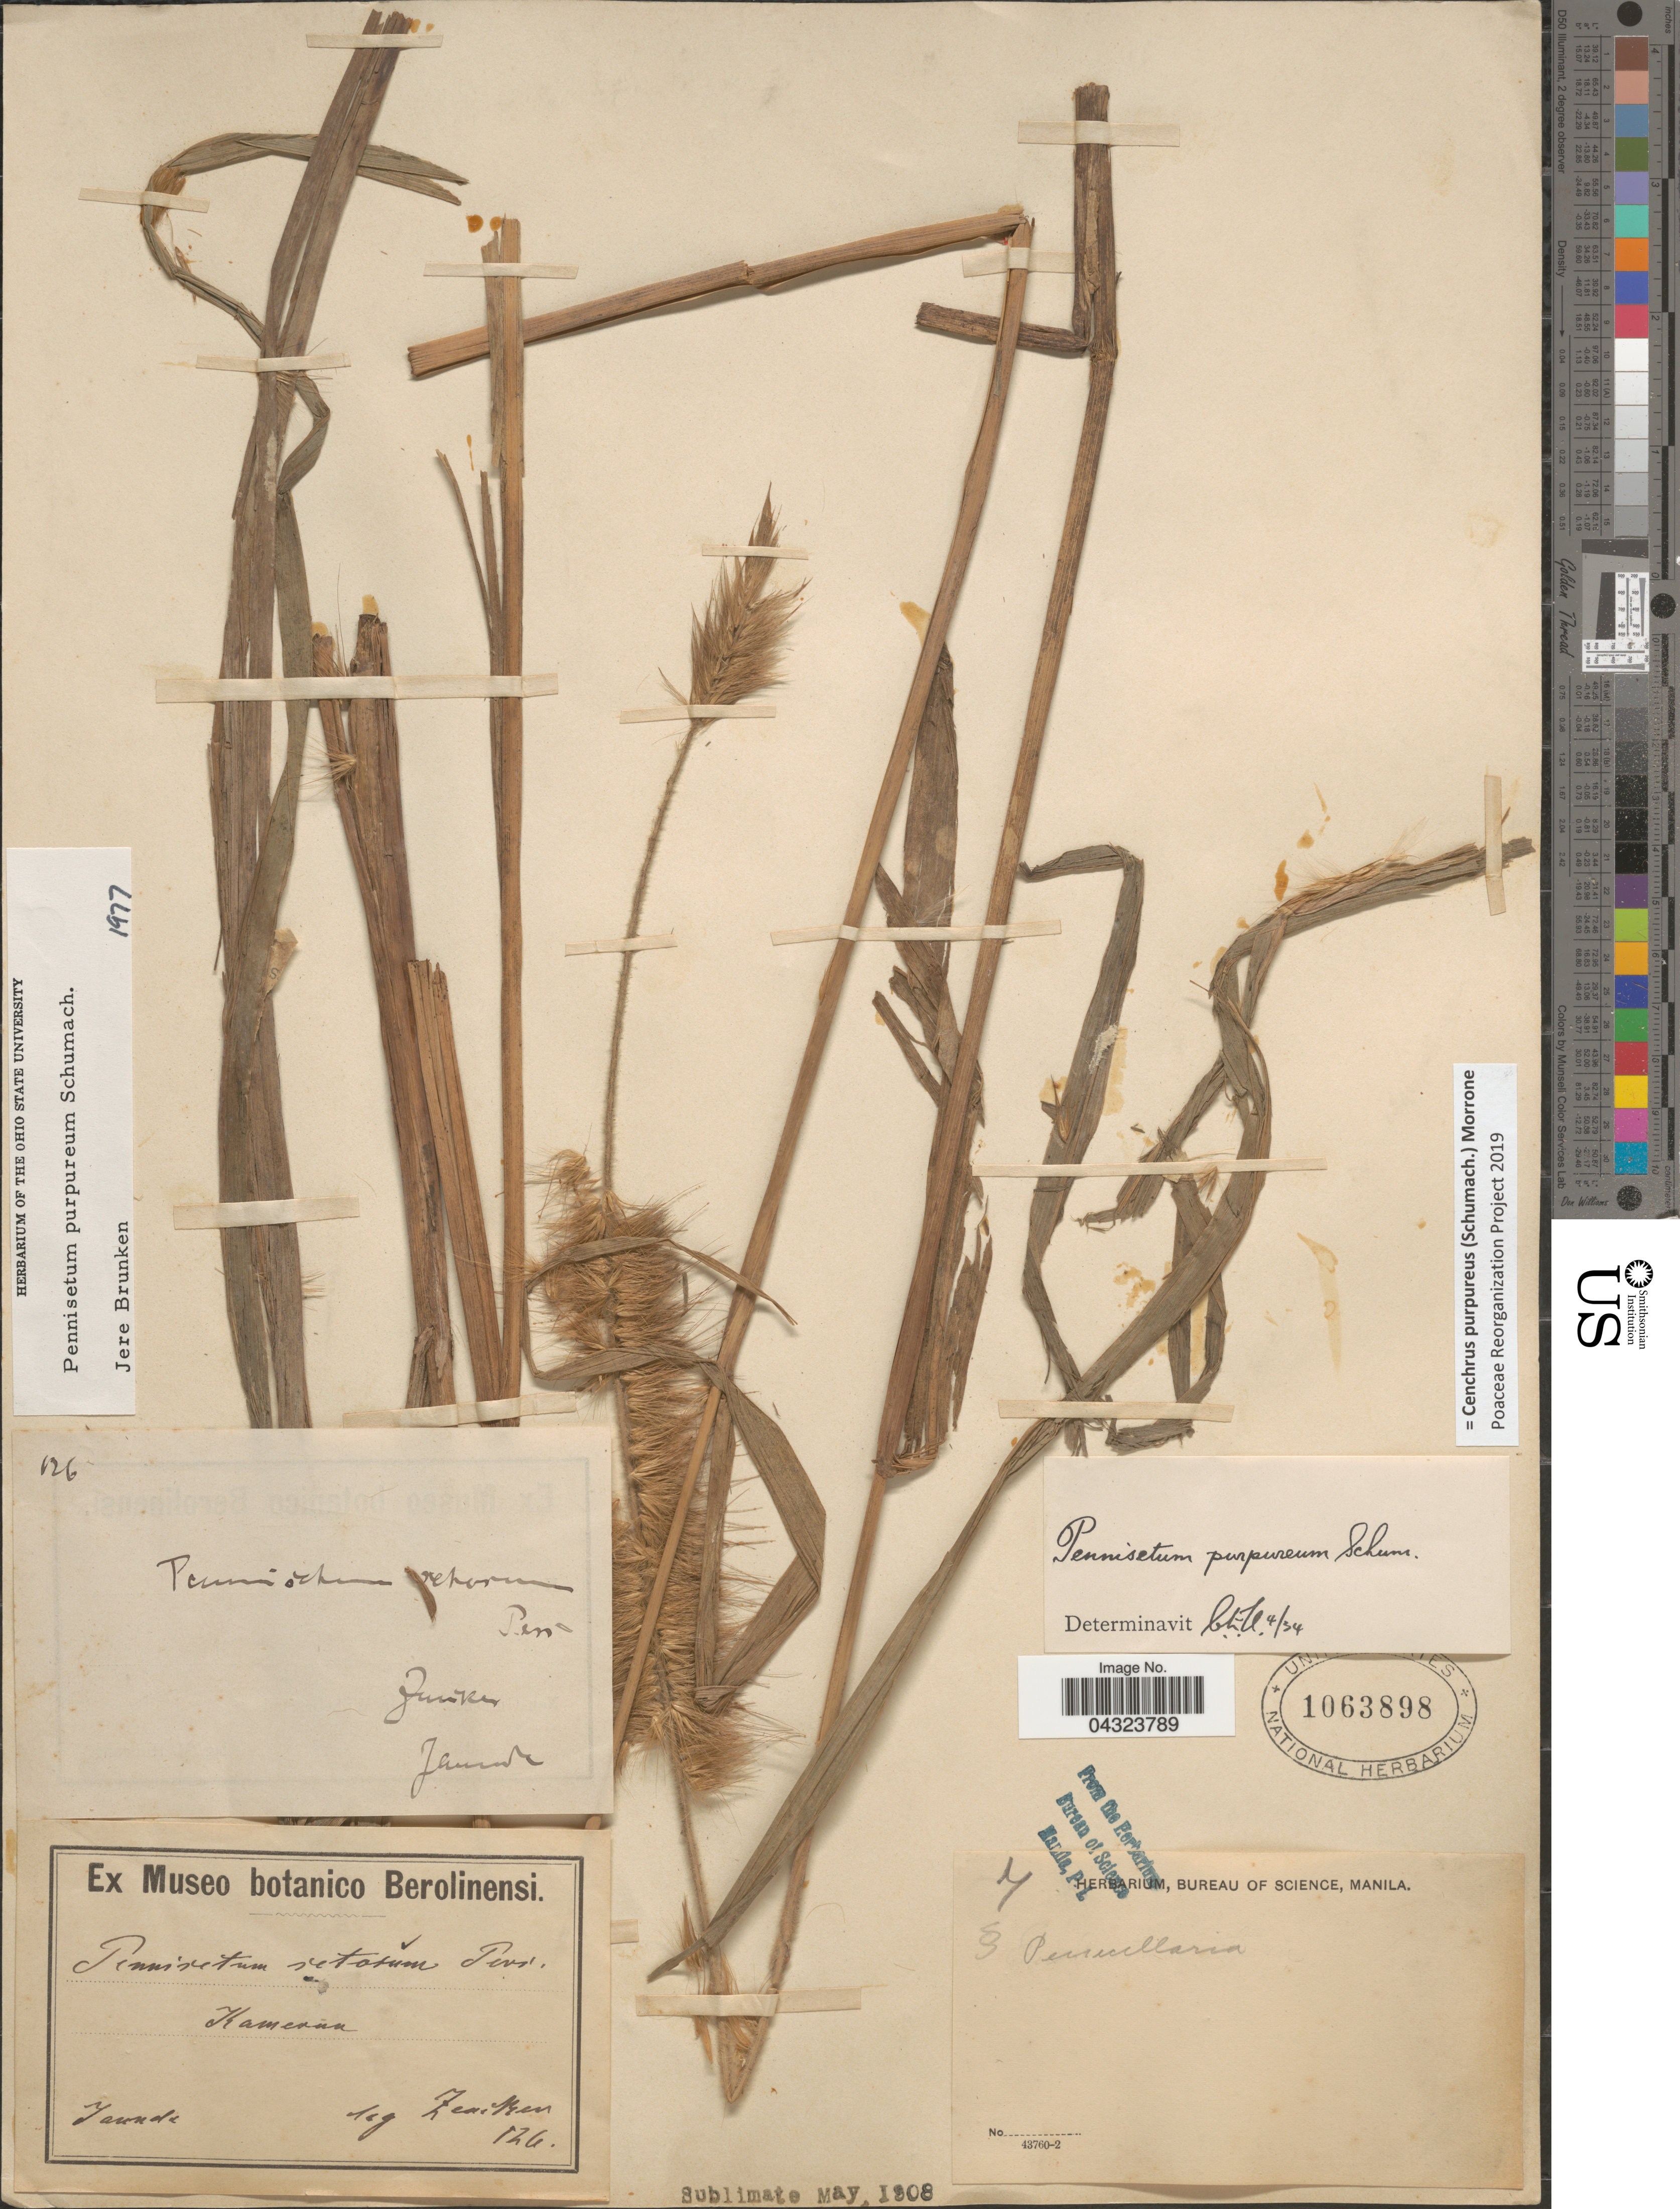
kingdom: Plantae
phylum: Tracheophyta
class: Liliopsida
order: Poales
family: Poaceae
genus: Cenchrus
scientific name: Cenchrus purpureus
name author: (Schumach.) Morrone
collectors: Zenker, --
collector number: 126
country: Cameroon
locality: Kamerun. Yaúnde.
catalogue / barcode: US 1063898